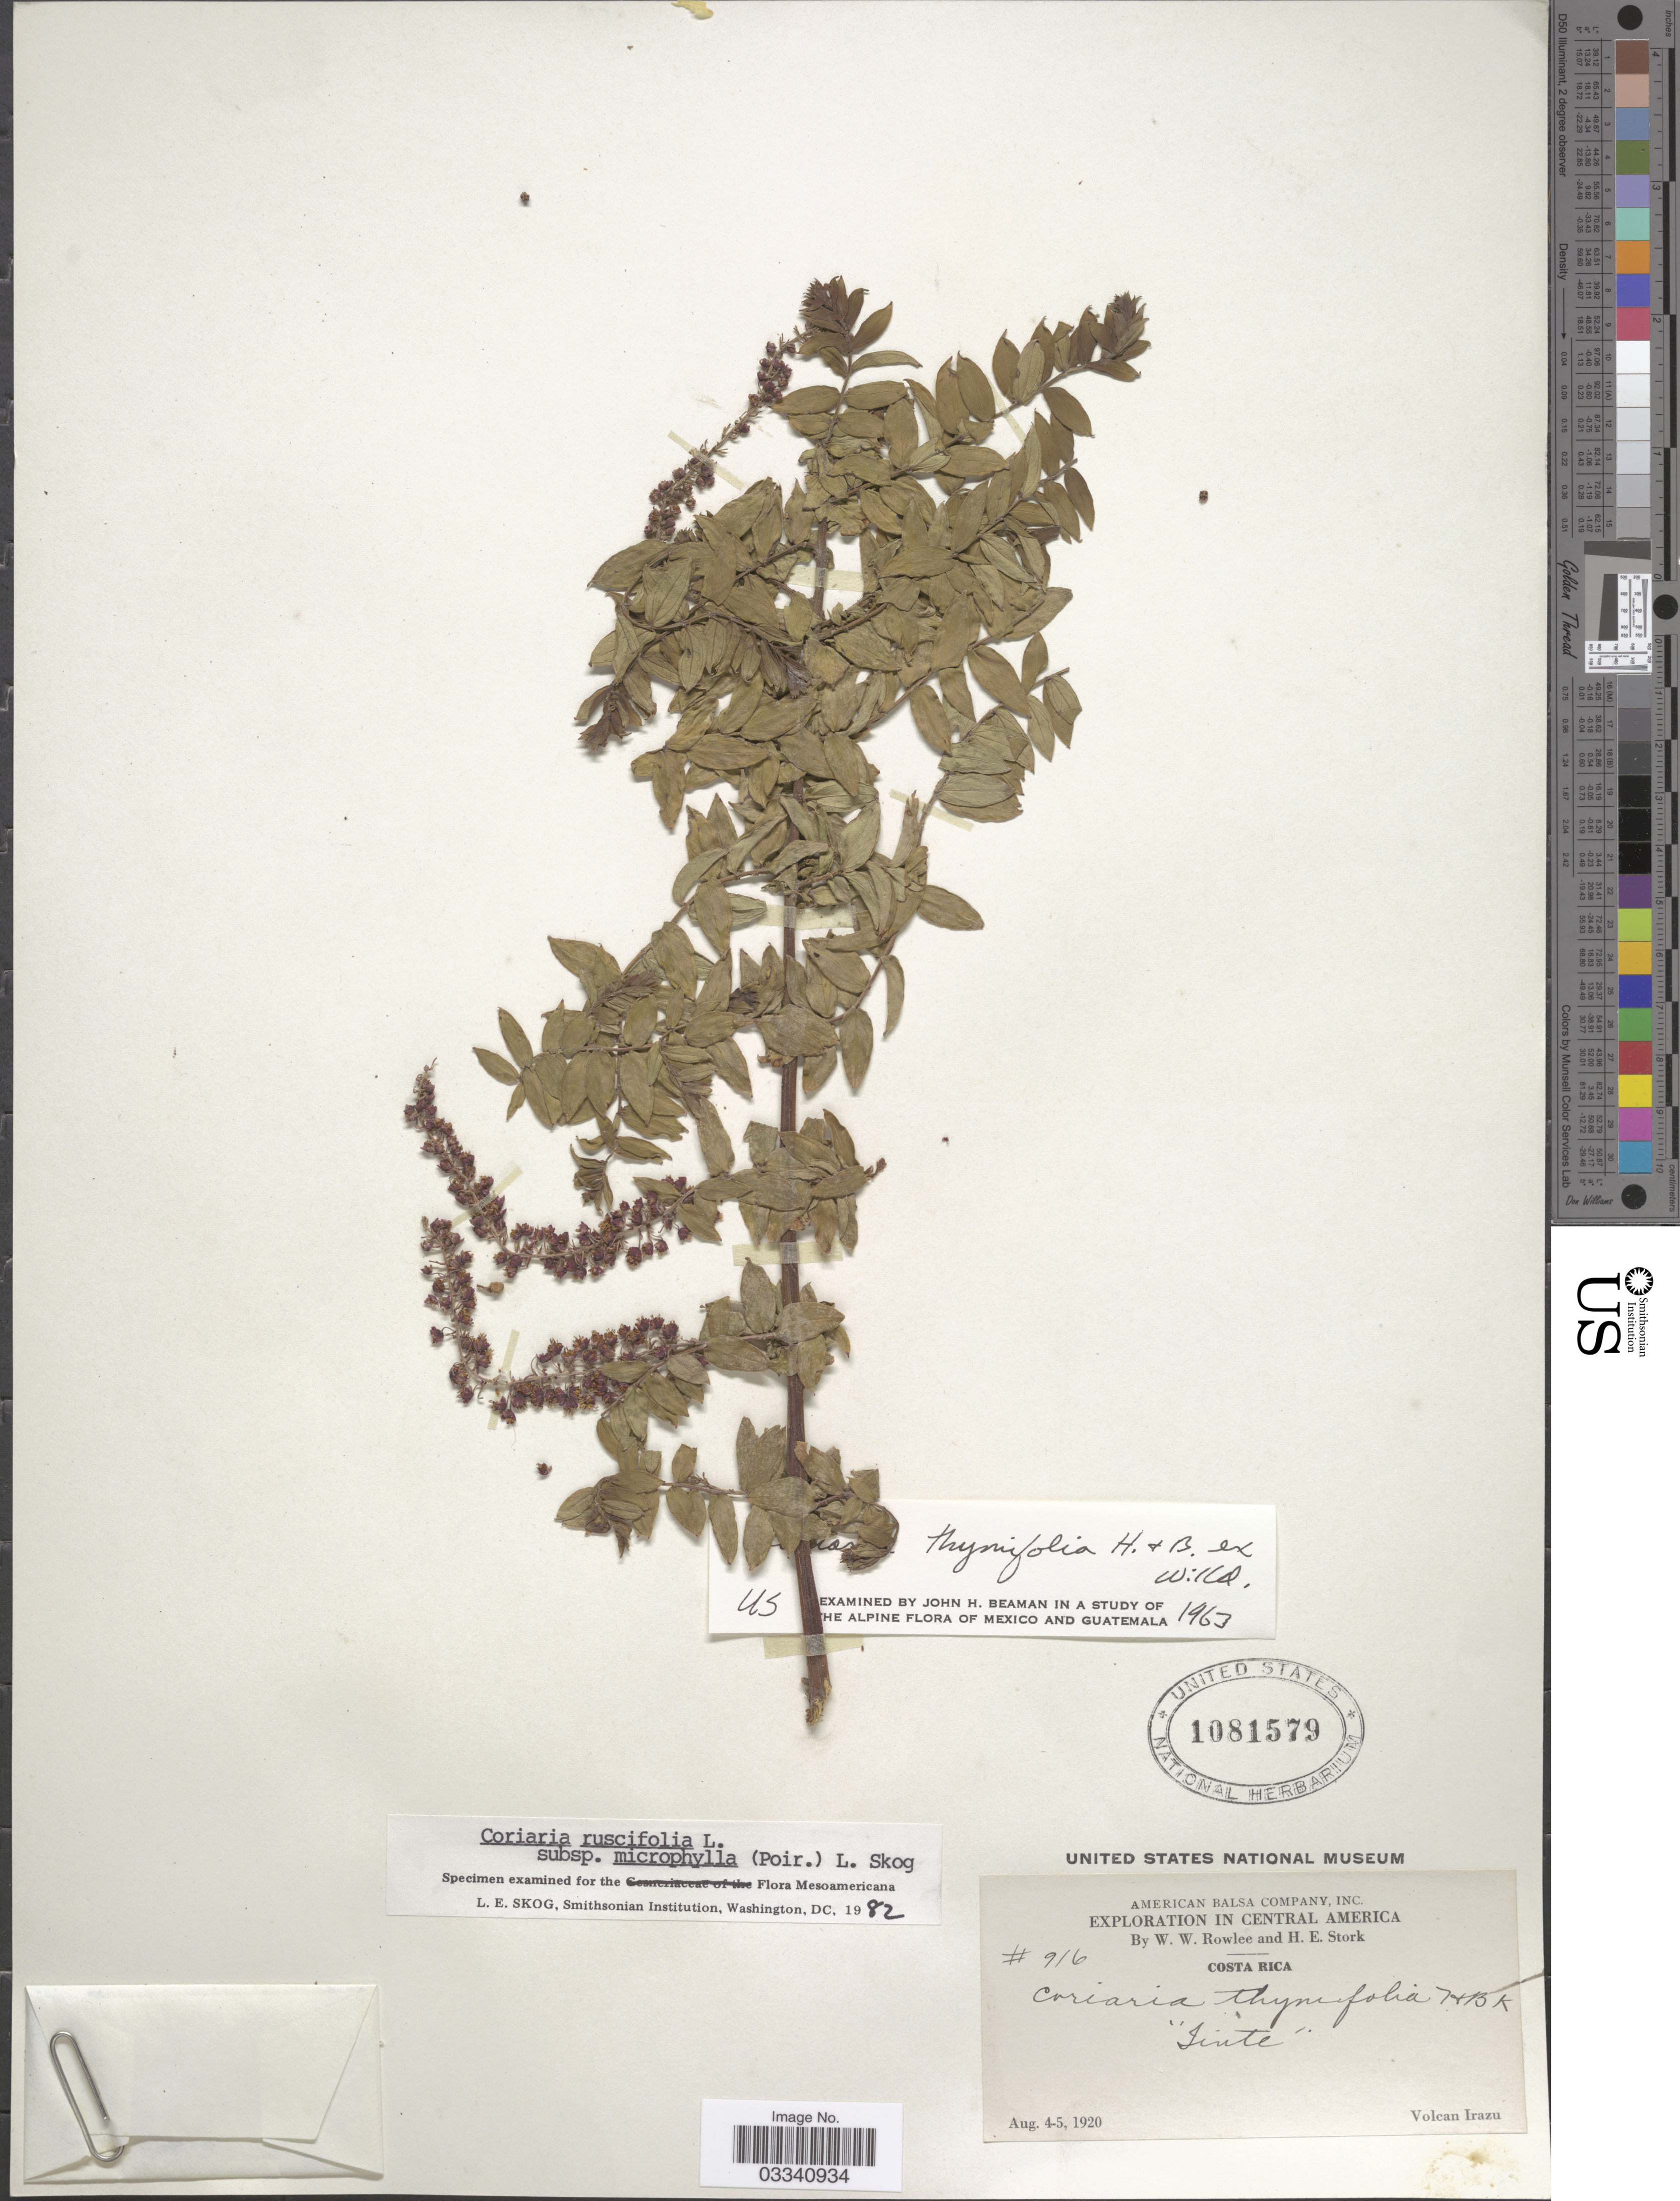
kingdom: Plantae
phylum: Tracheophyta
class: Magnoliopsida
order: Cucurbitales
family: Coriariaceae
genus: Coriaria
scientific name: Coriaria ruscifolia subsp. microphylla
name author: (Poir.) L.E. Skog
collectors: W. W. Rowlee & H. E. Stork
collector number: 916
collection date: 1920-08-04/1920-08-05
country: Costa Rica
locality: Volcan Irazu.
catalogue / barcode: US 1081579